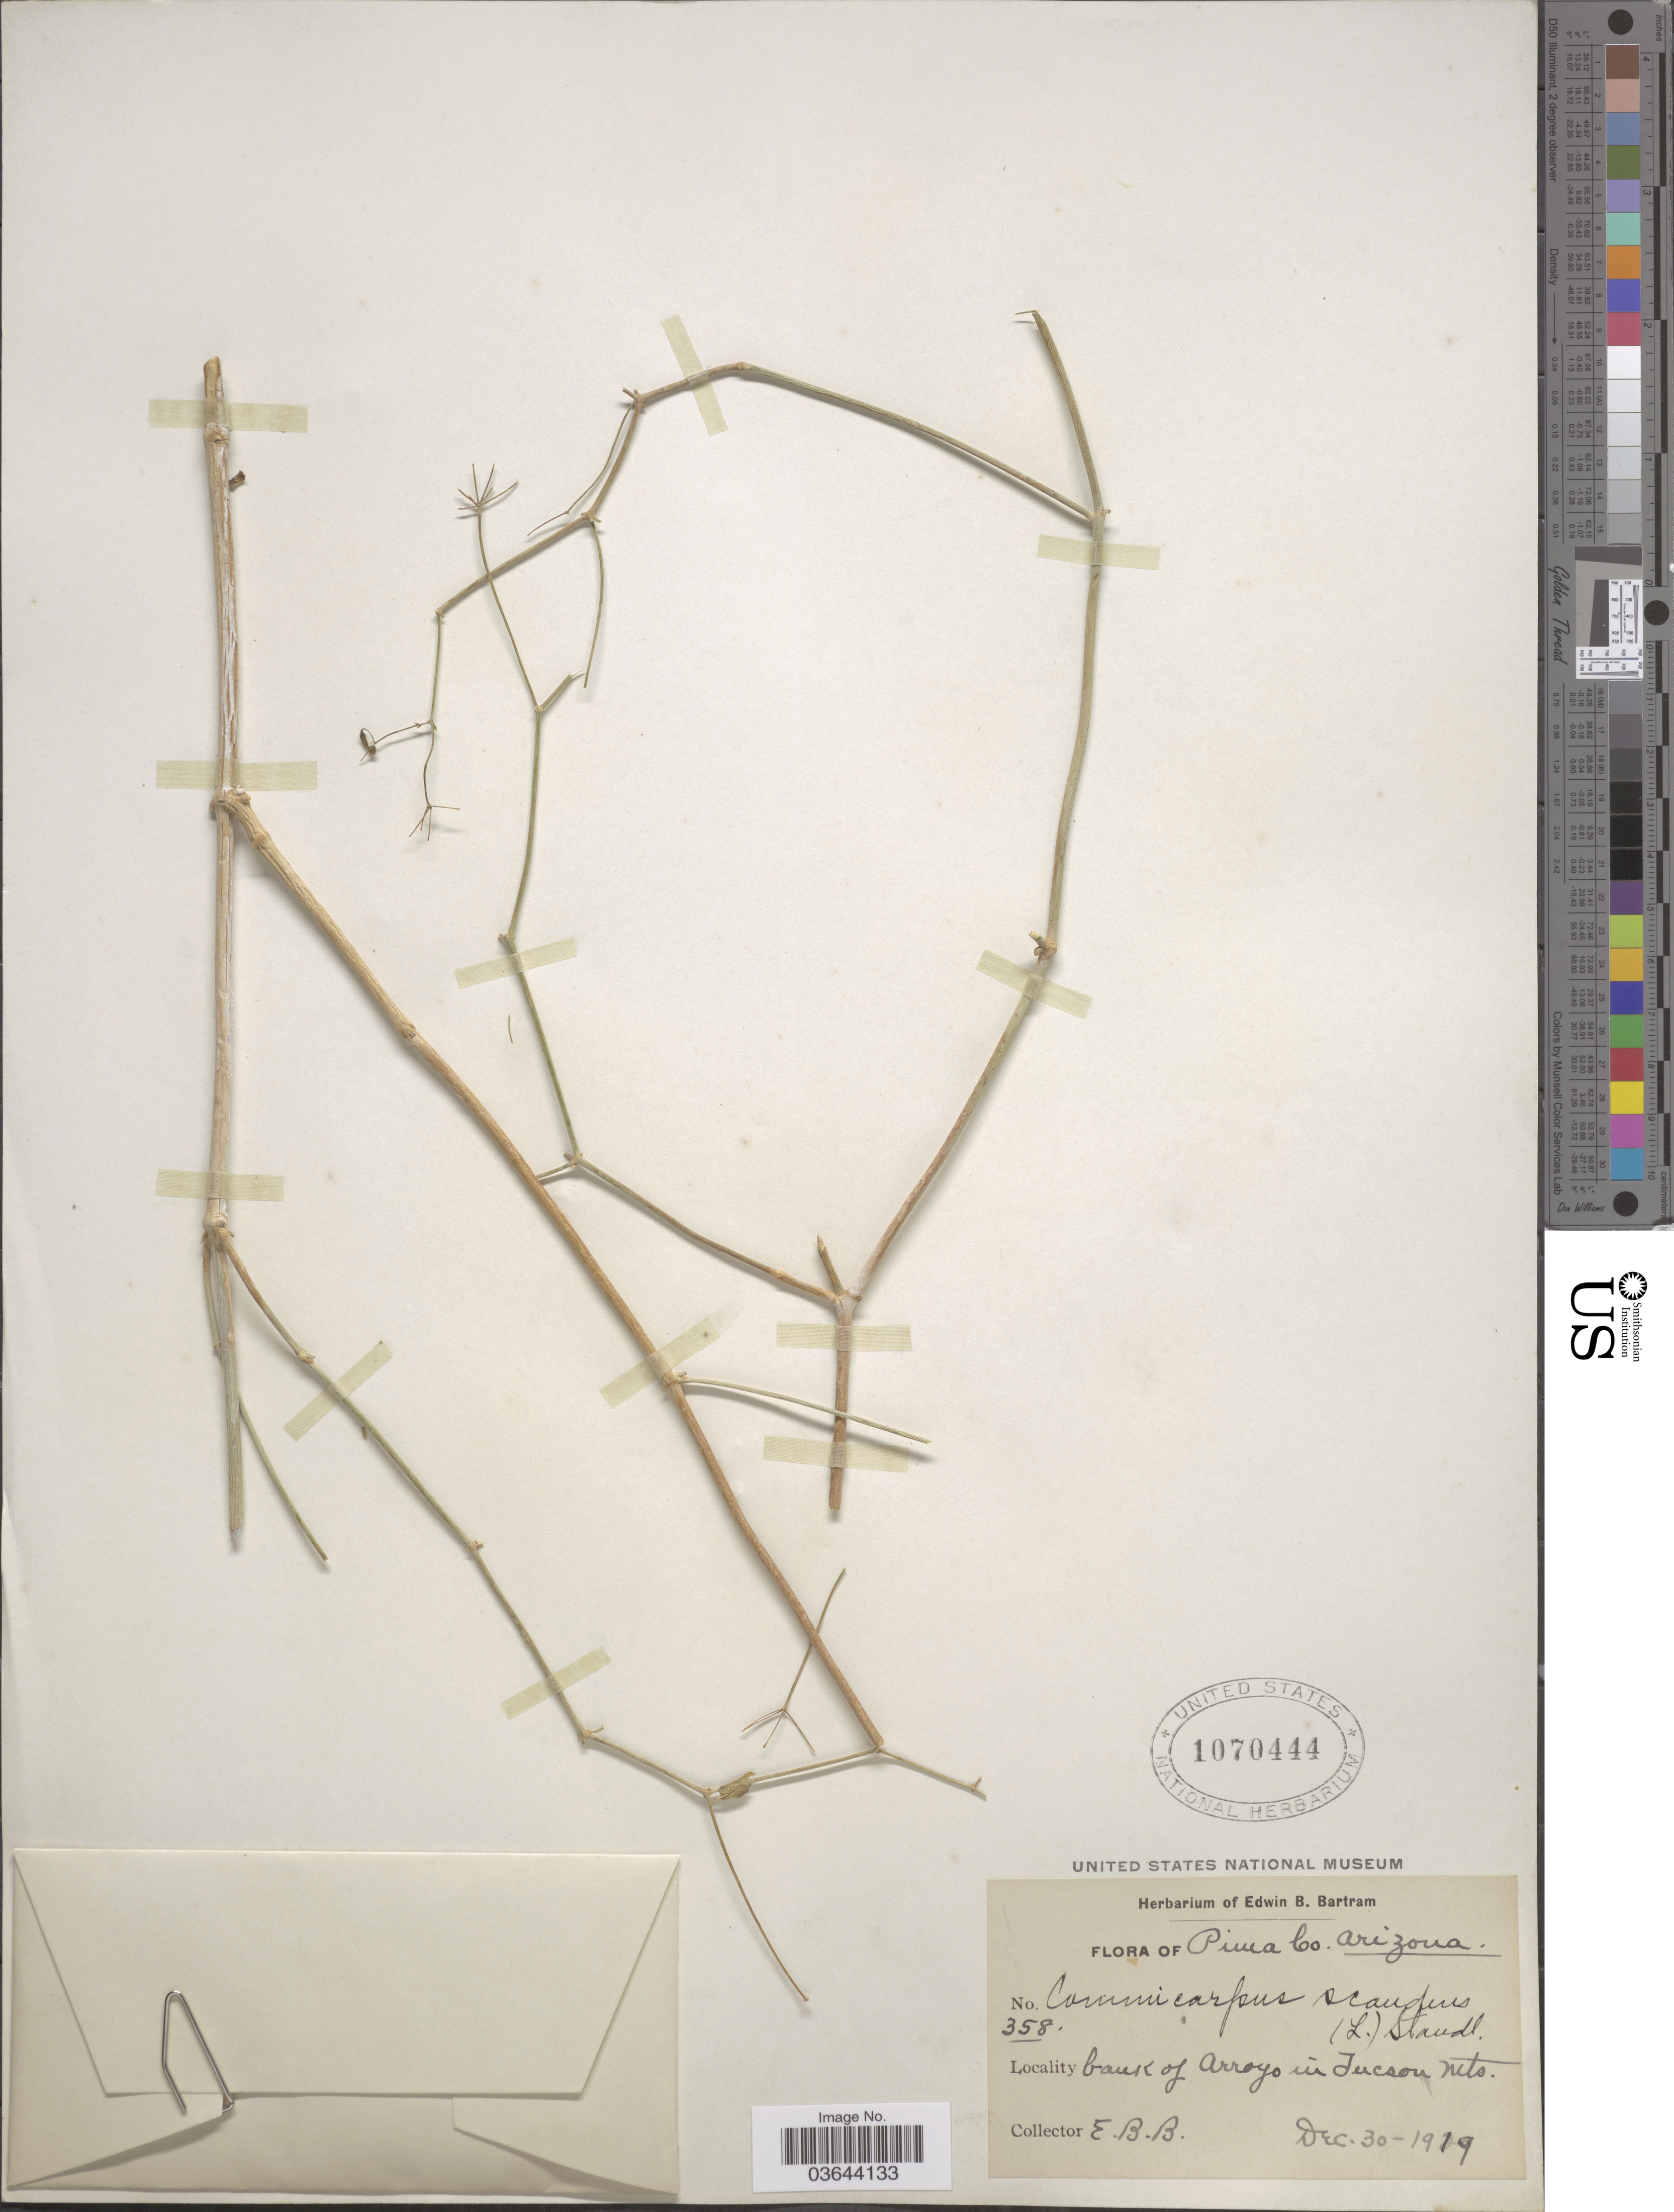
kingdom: Plantae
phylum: Tracheophyta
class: Magnoliopsida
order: Caryophyllales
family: Nyctaginaceae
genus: Commicarpus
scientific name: Commicarpus scandens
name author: (L.) Standl.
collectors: E. B. Bartram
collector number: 358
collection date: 1919-12-30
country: United States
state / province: Arizona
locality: Pima Co. Bank of Arroyo in Tucson Mts.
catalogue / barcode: US 1070444